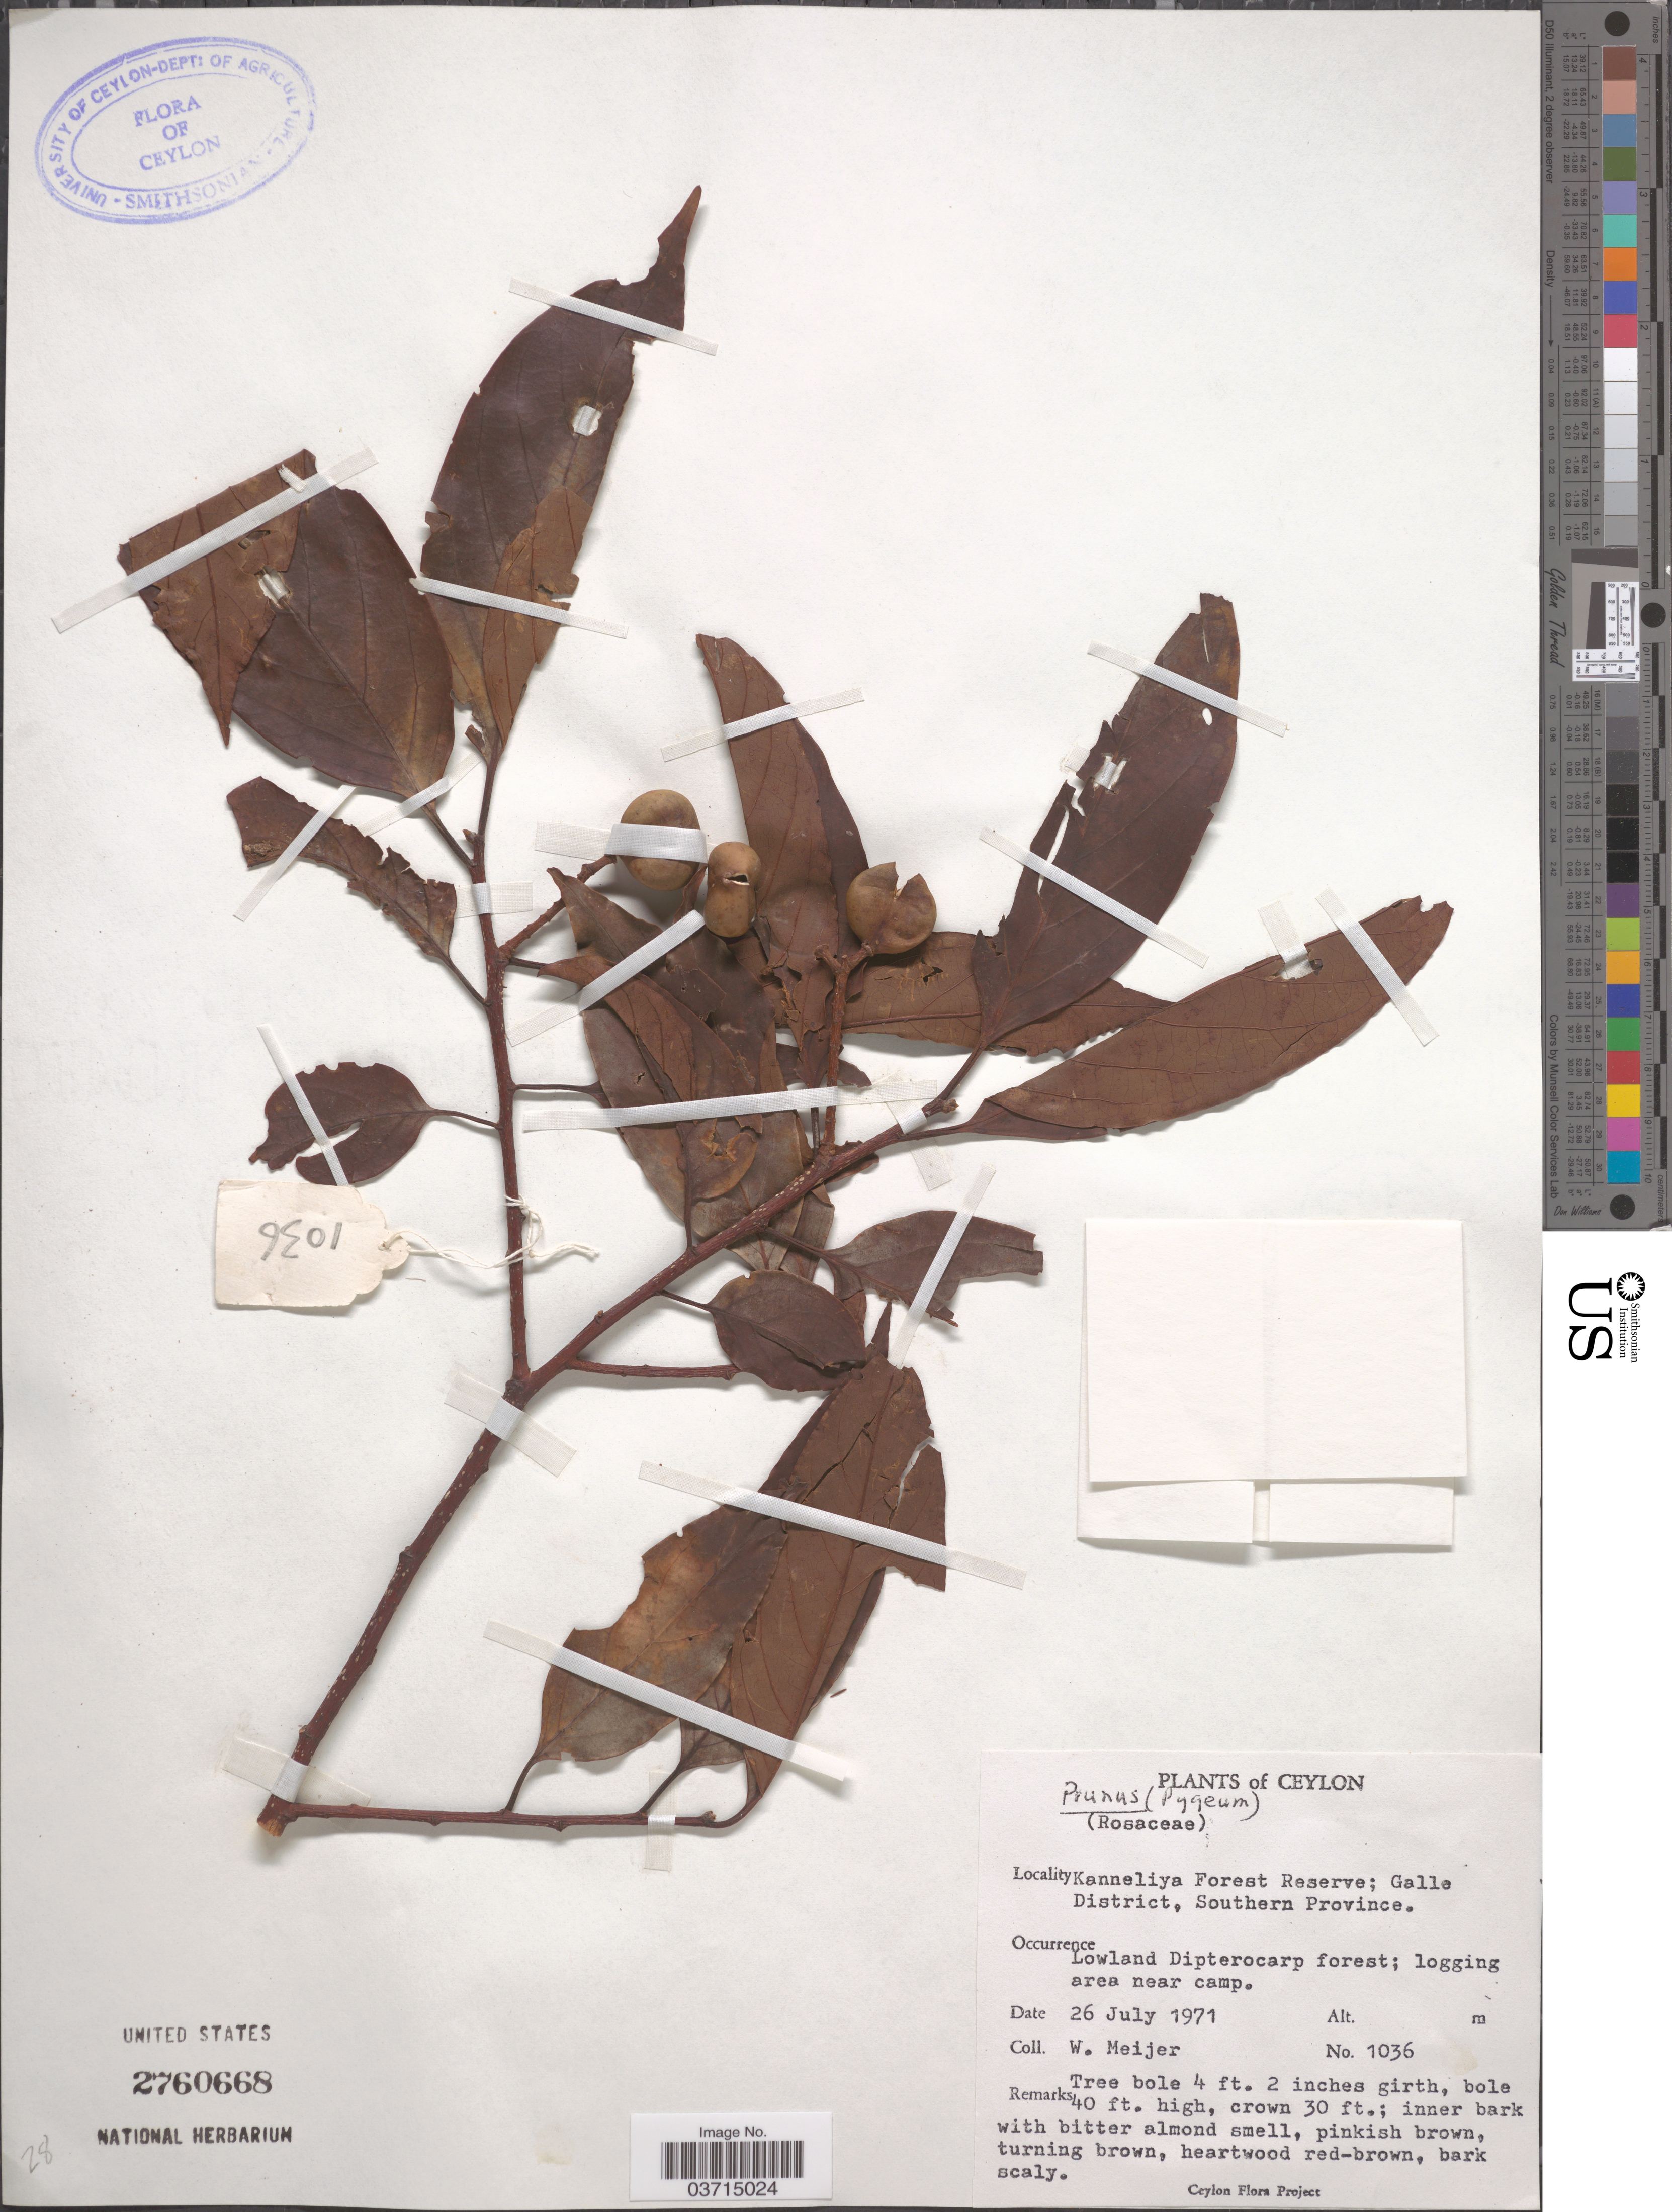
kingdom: Plantae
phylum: Tracheophyta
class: Magnoliopsida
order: Rosales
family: Rosaceae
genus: Prunus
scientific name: Prunus sp.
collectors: W. Meijer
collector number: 1036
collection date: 1971-07-26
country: Sri Lanka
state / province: Southern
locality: Ceylon. Kanneliya Forest Reserve; Galle District.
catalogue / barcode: US 2760668